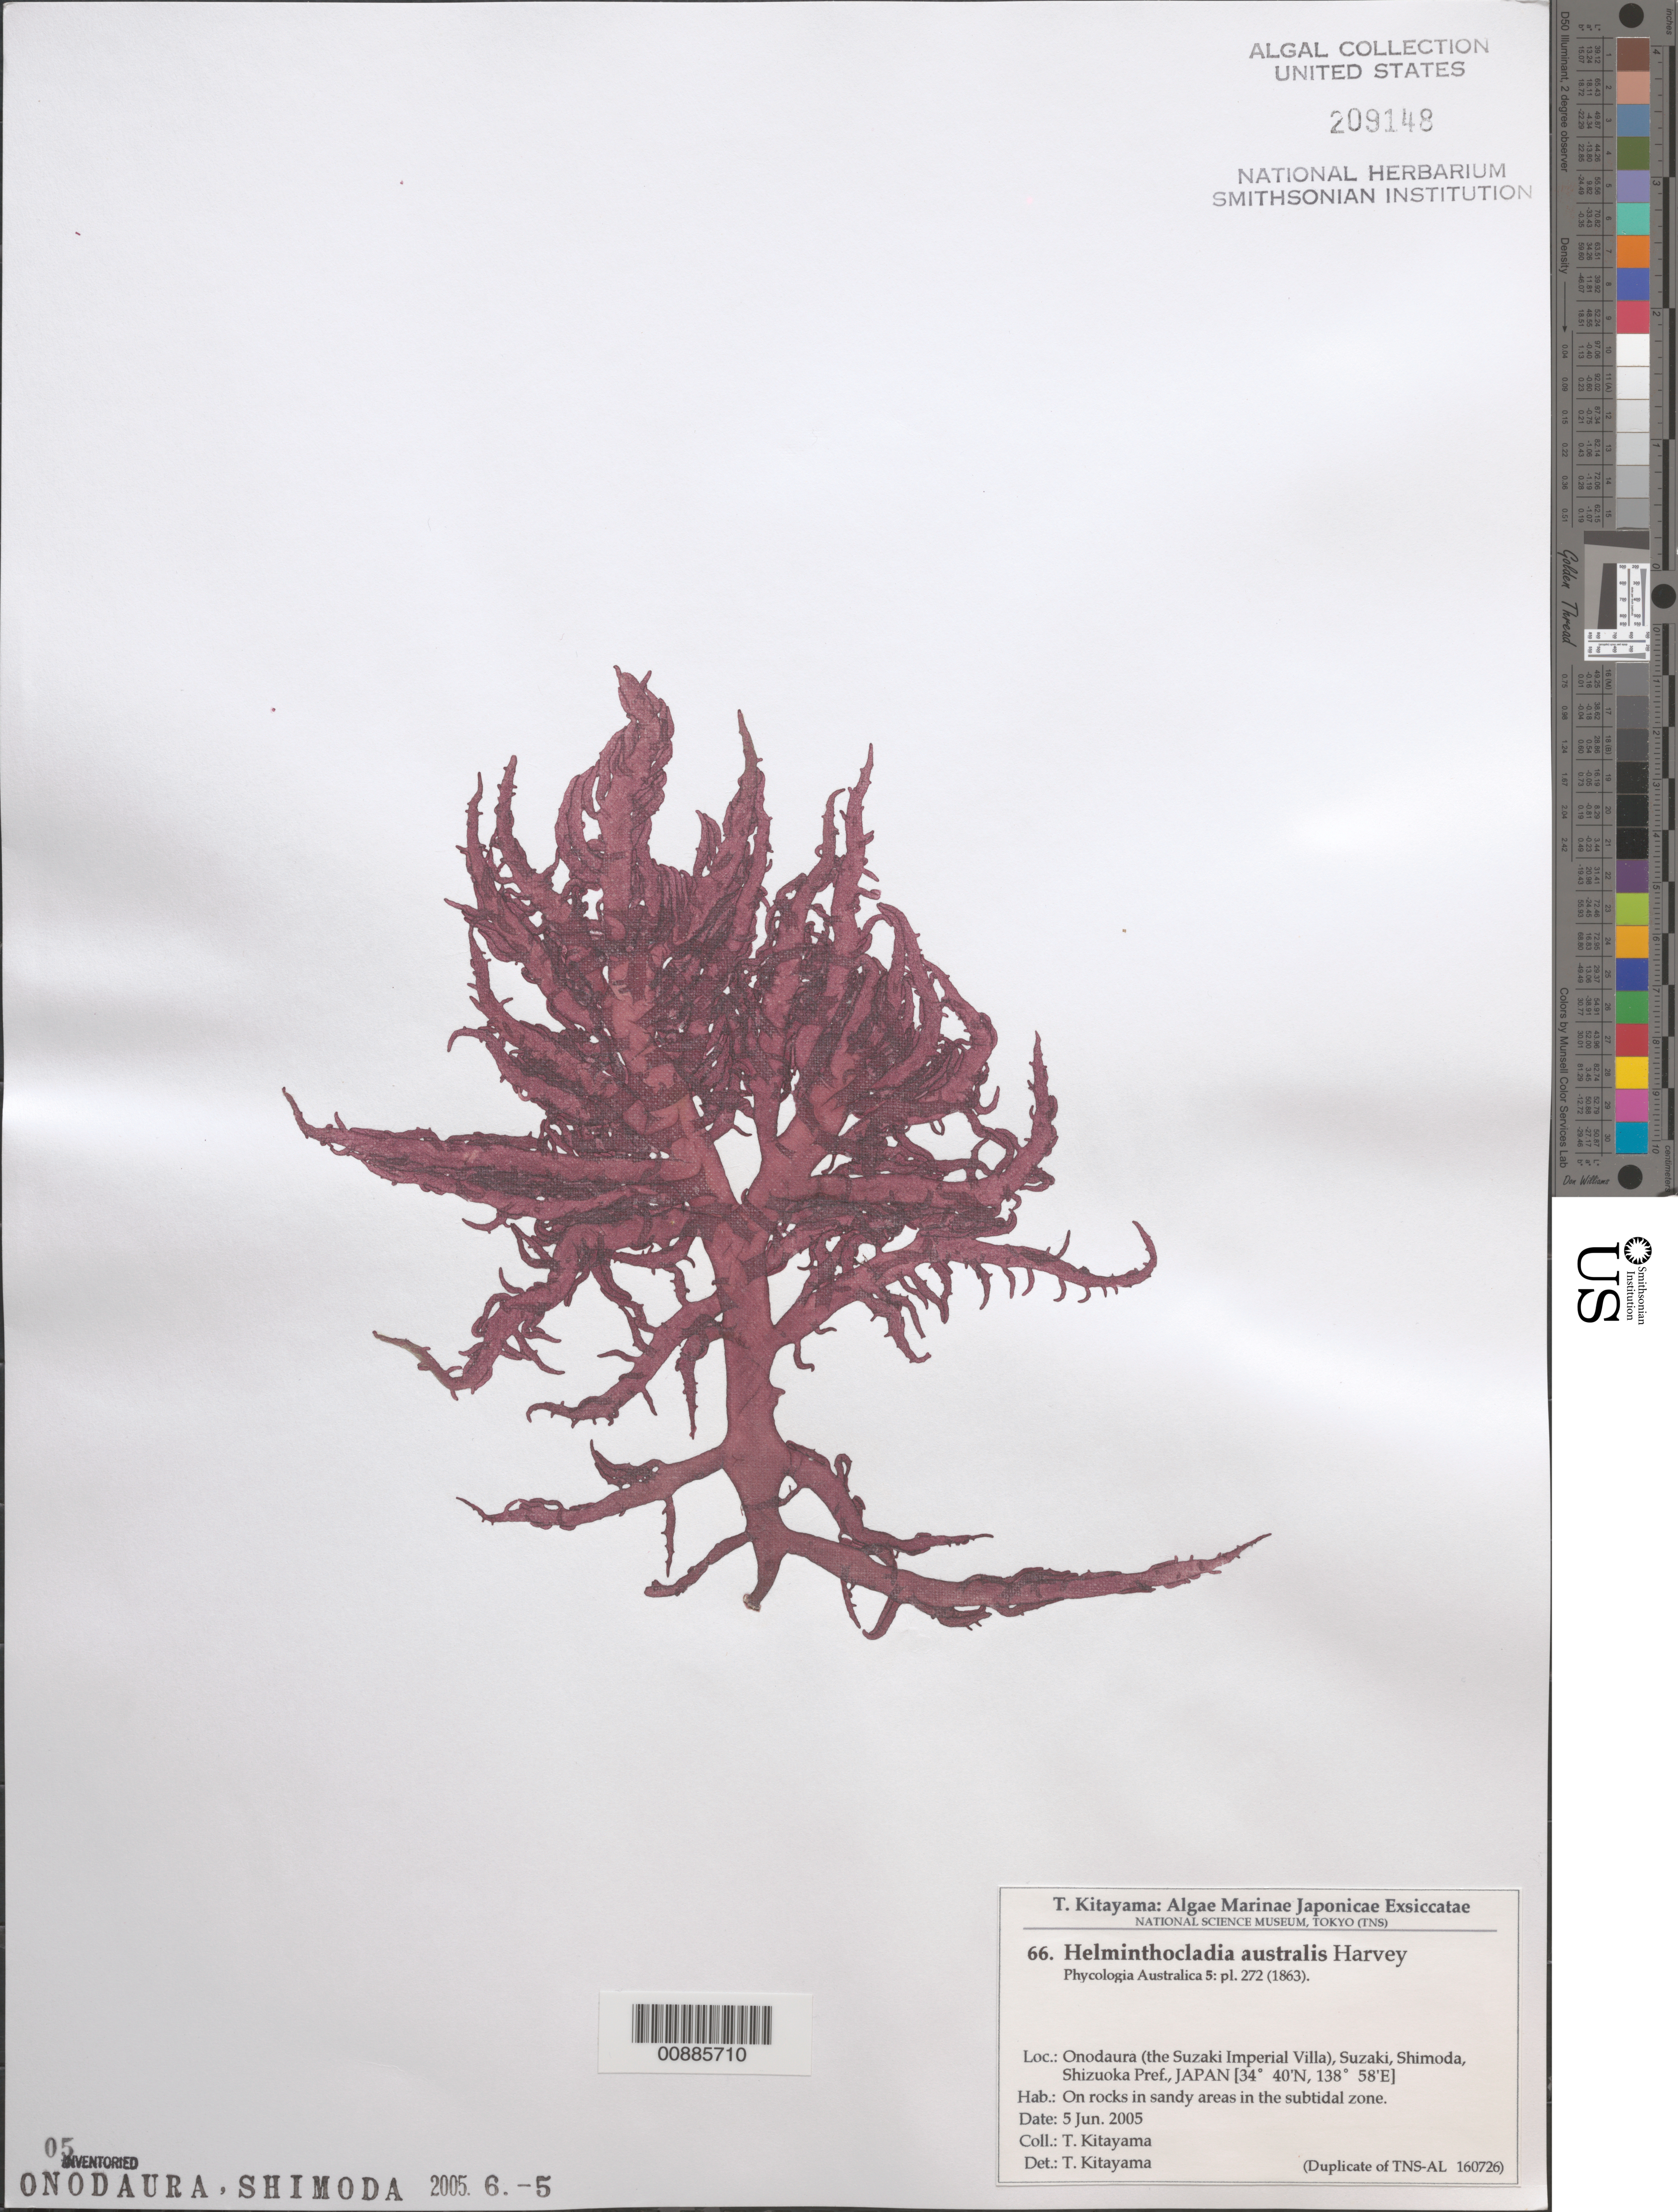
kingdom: Plantae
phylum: Rhodophyta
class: Florideophyceae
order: Nemaliales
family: Liagoraceae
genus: Helminthocladia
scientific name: Helminthocladia australis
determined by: Kitayama, T.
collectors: T. Kitayama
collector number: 66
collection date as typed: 05 Jun 2005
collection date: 2005-06-05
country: Japan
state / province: Sizuoka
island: Honshu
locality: Onodaura, the Suzaki Imperial Villa, Suzaki, Shimoda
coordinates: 34 40' N, 138 58' E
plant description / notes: Kitayama, T., Algae Marinae Japonicae Exsiccatae, Fasc. III (Nos. 51-75)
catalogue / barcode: US 209148